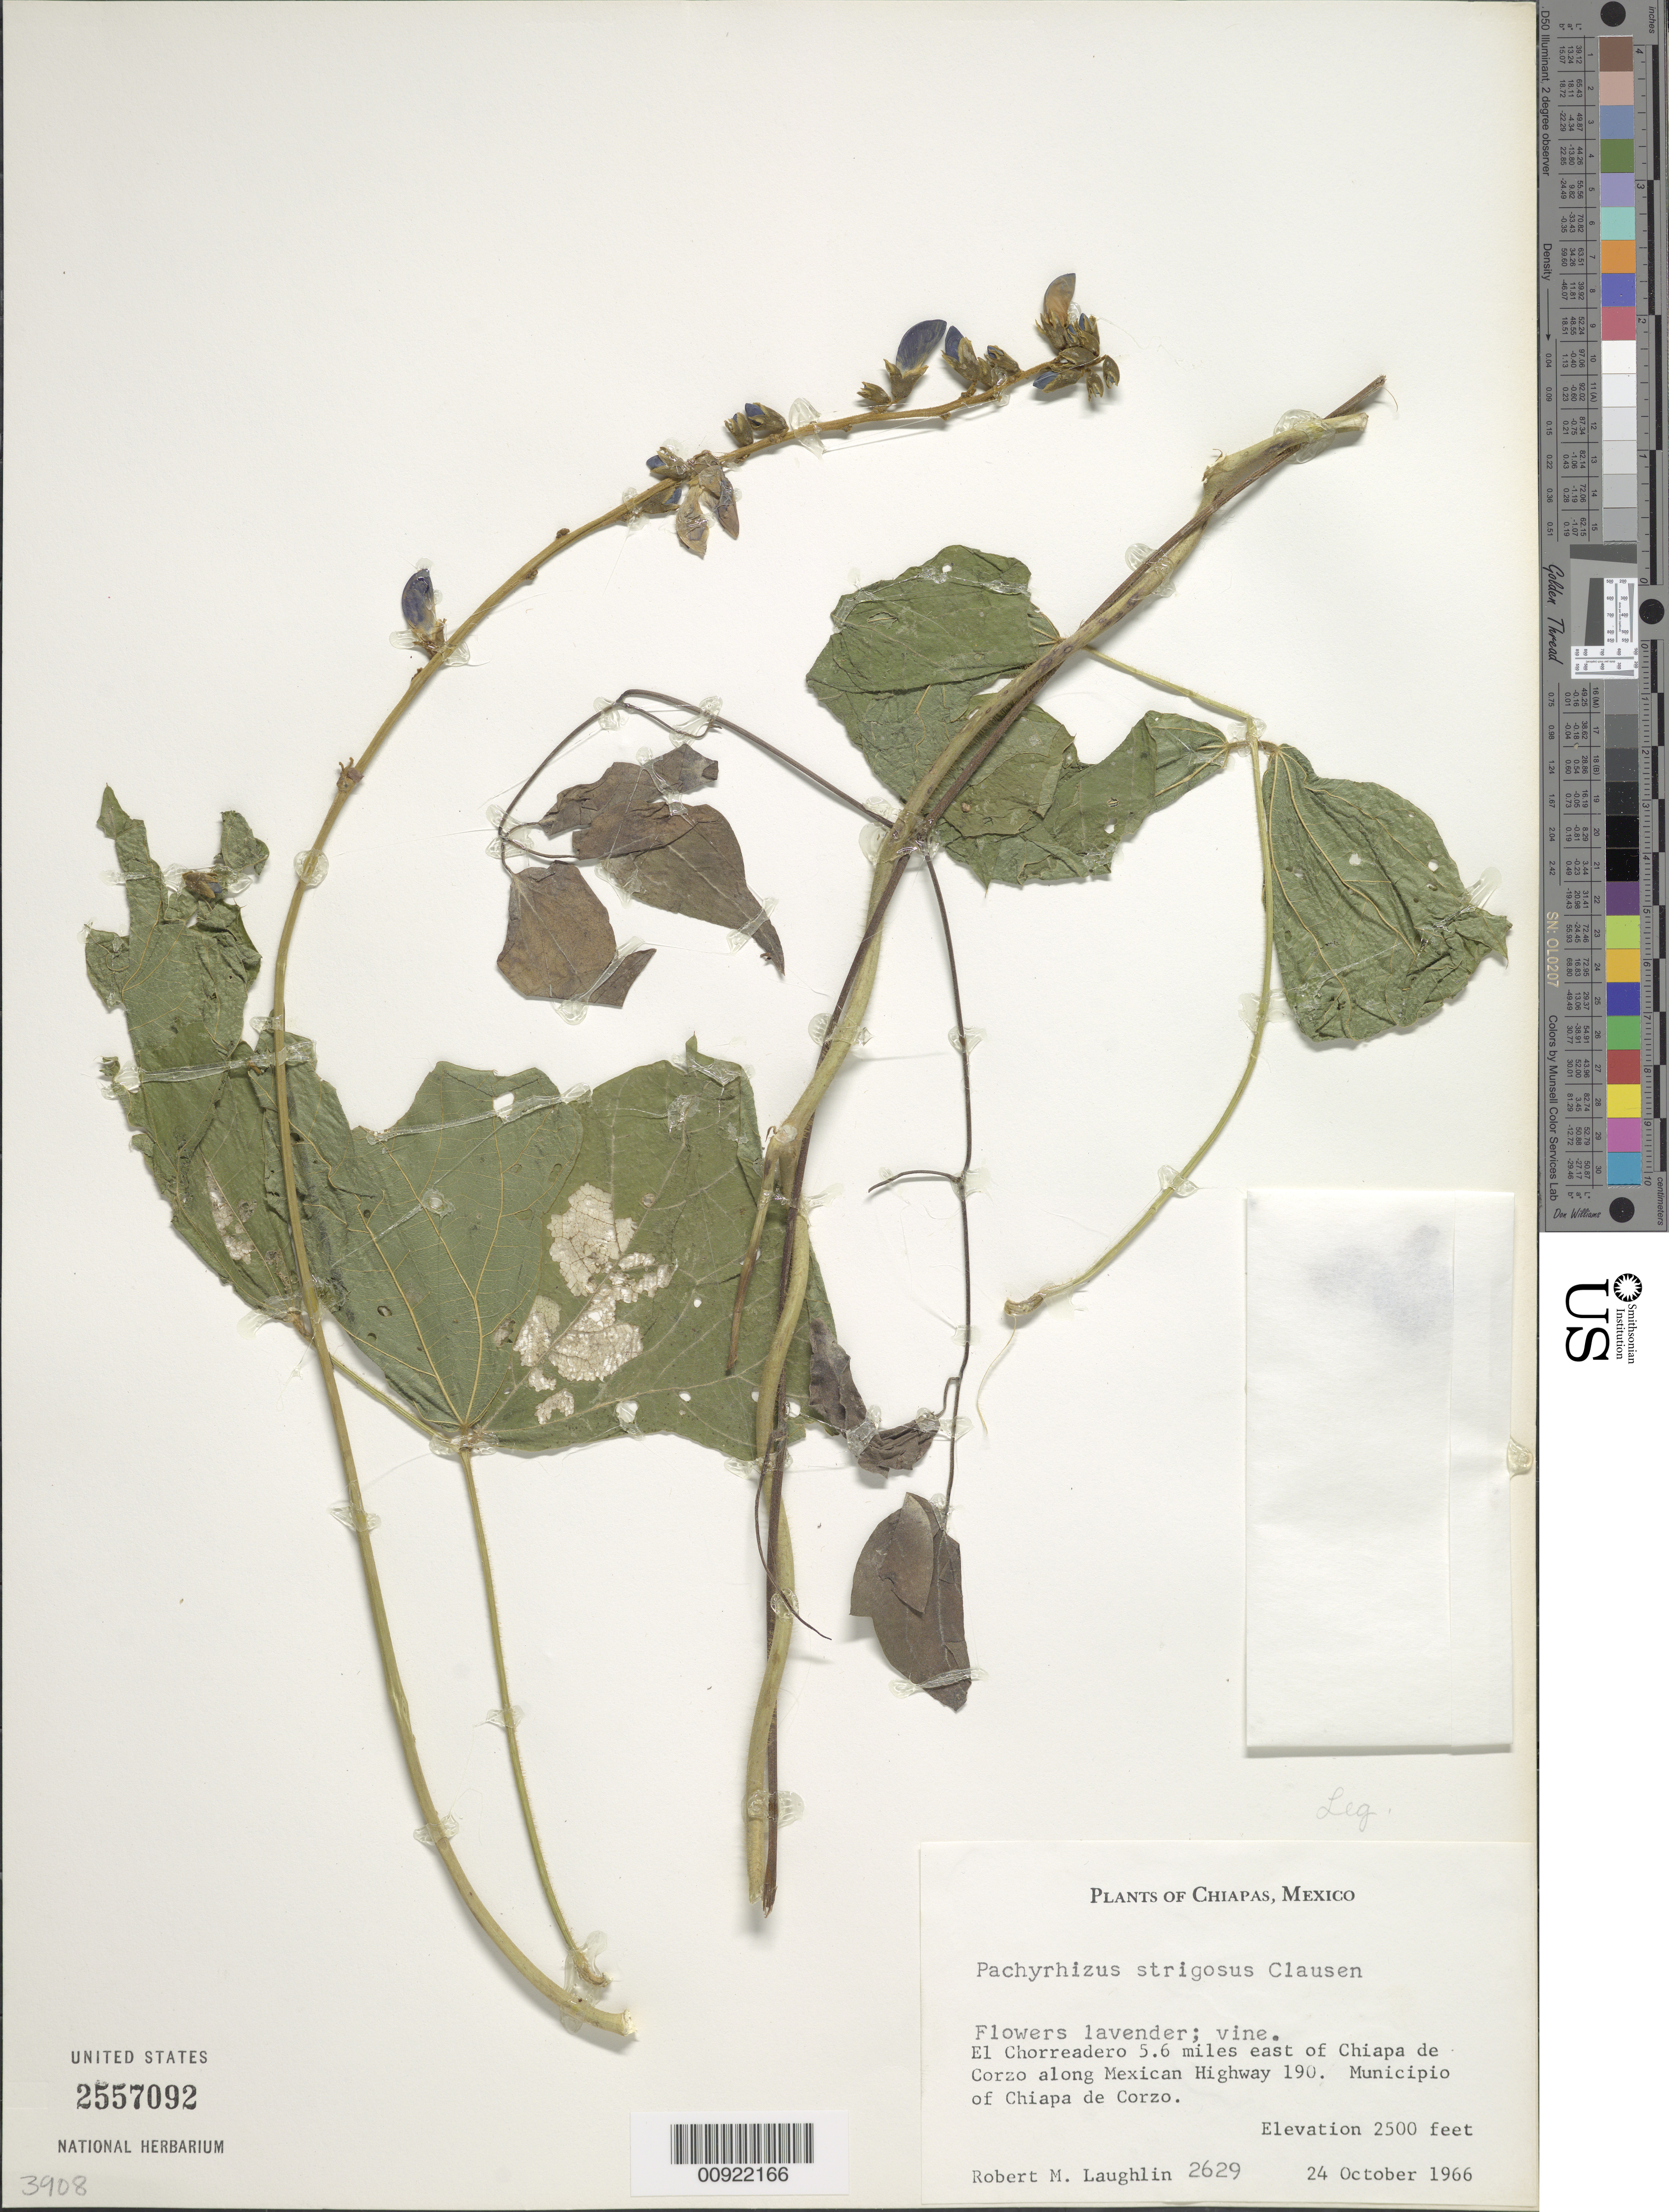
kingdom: Plantae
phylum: Tracheophyta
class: Magnoliopsida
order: Fabales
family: Fabaceae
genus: Pachyrhizus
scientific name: Pachyrhizus strigosus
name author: R.T. Clausen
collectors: R. M. Laughlin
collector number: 2629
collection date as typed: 24 Oct 1966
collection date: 1966-10-24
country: Mexico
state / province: Chiapas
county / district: Chiapa de Corzo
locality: El Chorreadero 5.6 miles east of Chiapa de Corzo along Mexican Highway 190. Municipio of Chiapa de Corzo, Chiapas.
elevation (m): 762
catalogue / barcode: US 2557092